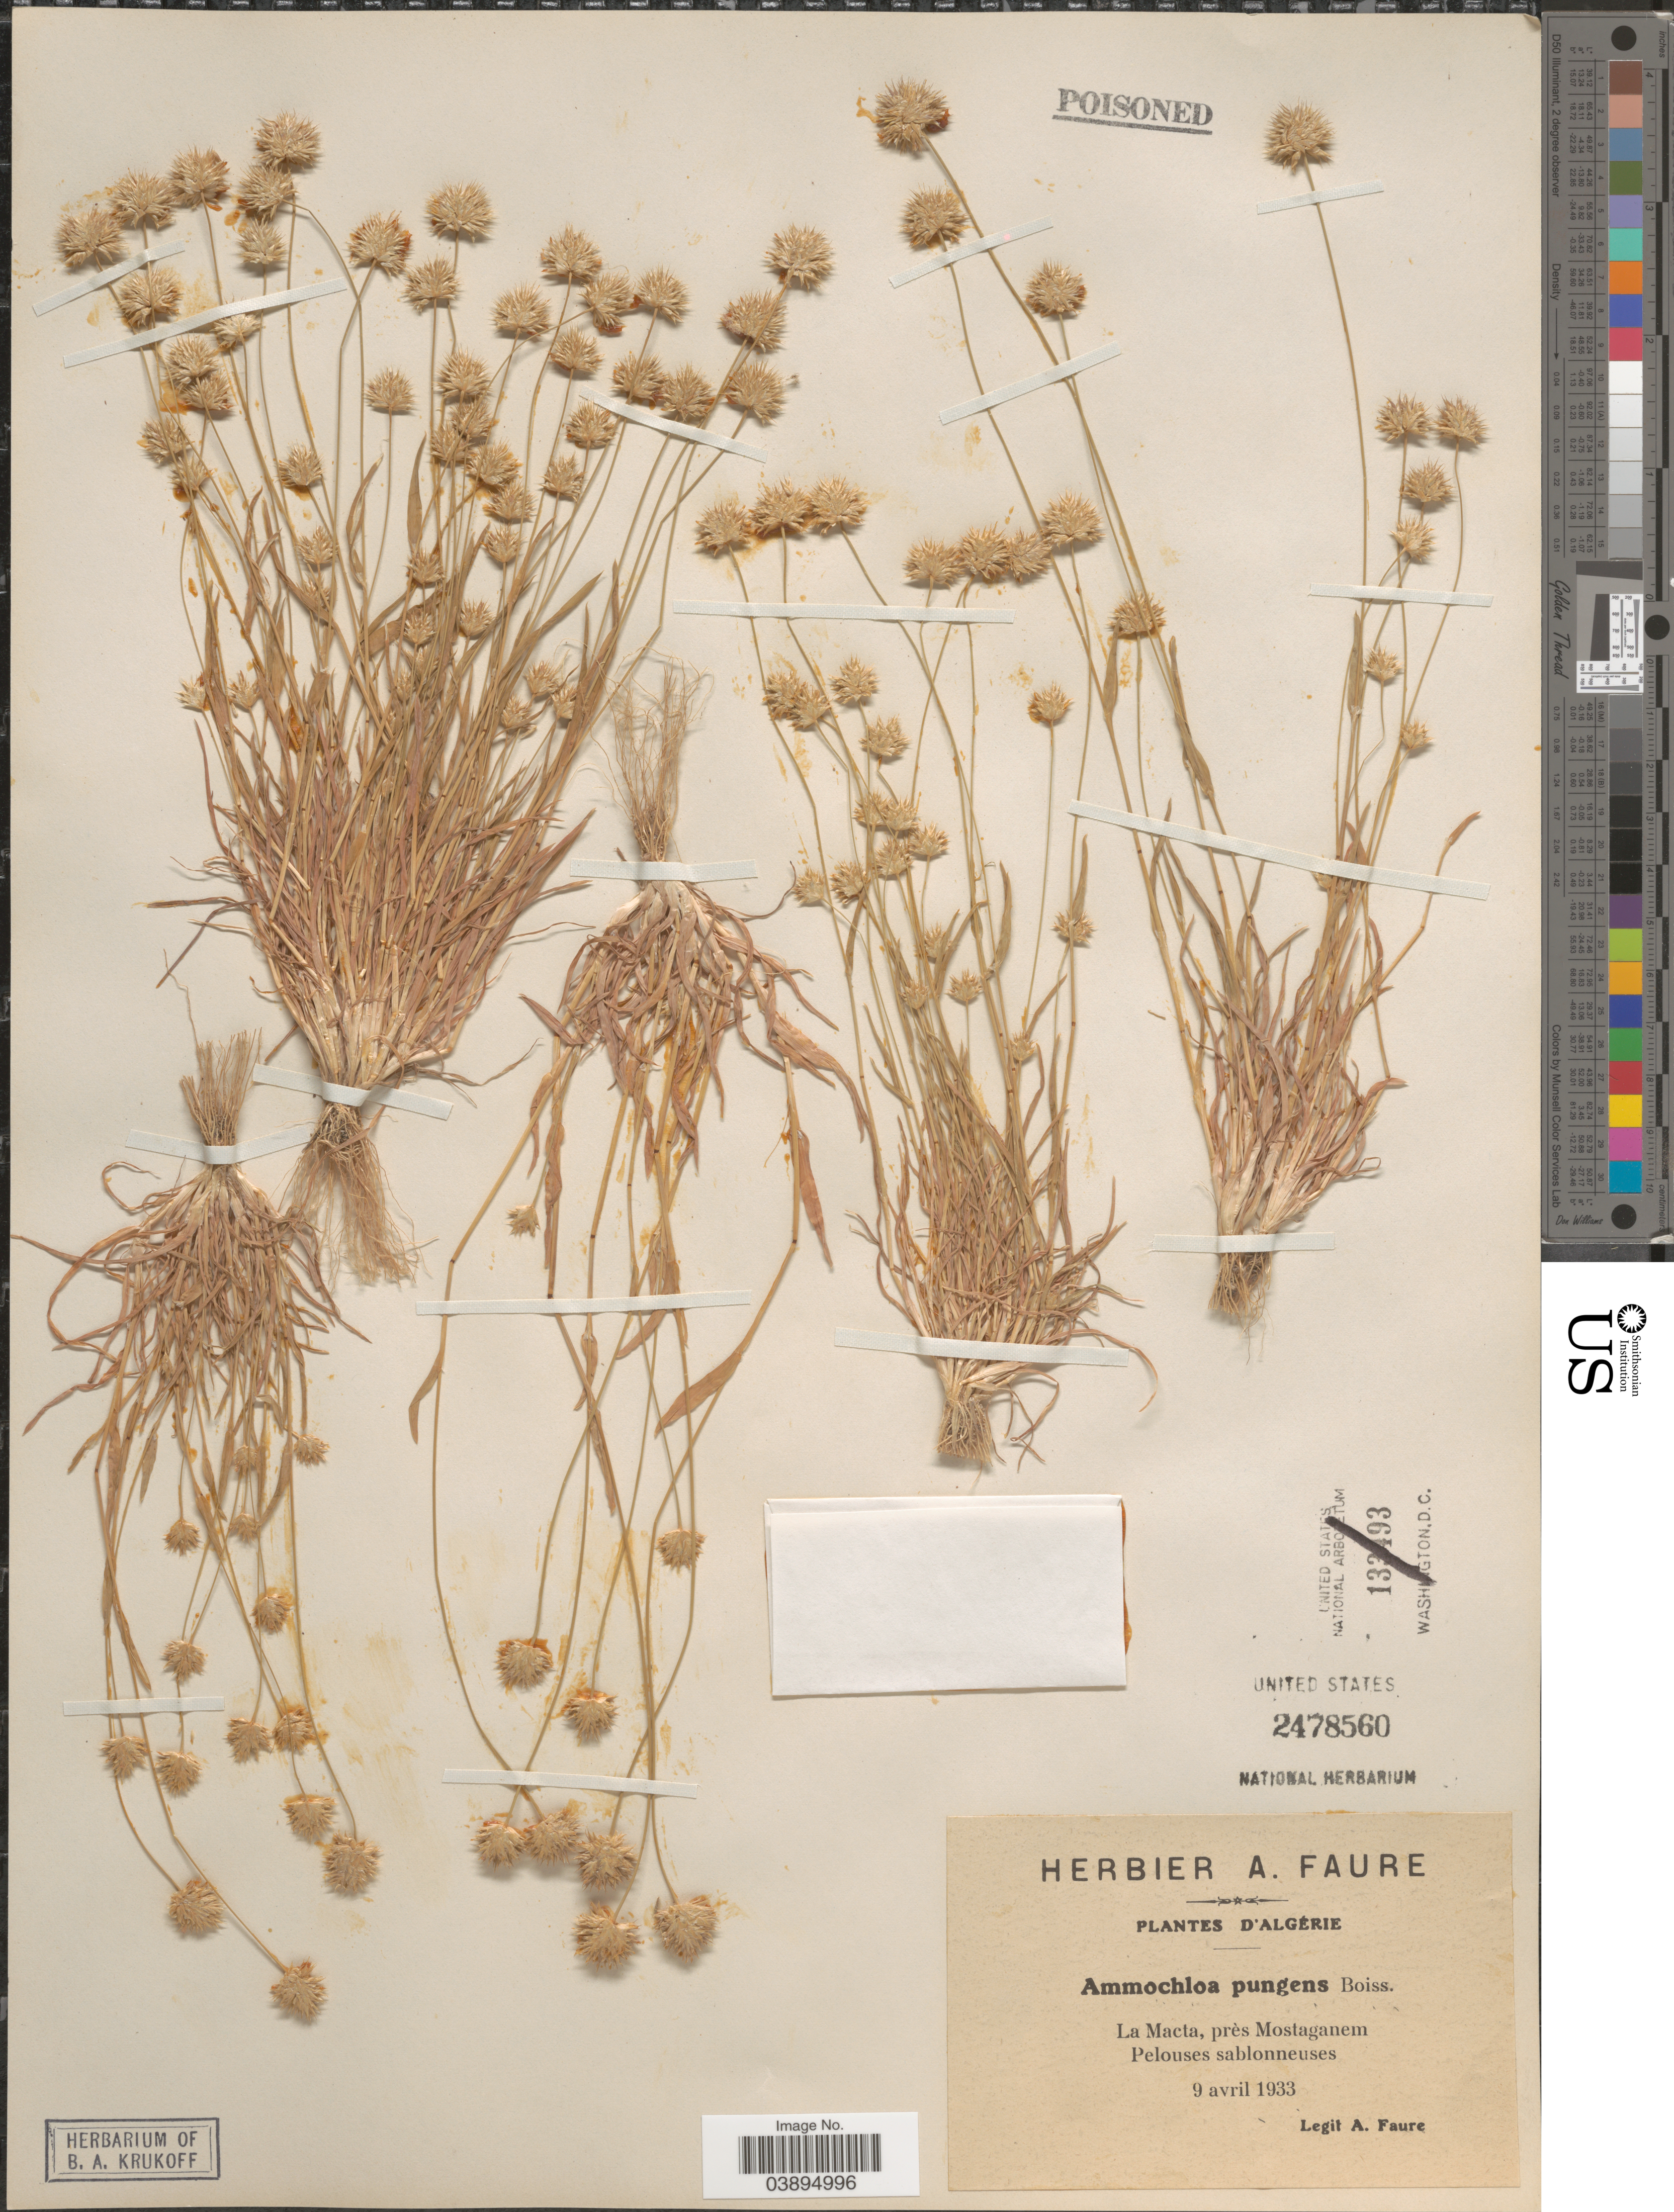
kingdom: Plantae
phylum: Tracheophyta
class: Liliopsida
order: Poales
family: Poaceae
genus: Ammochloa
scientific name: Ammochloa pungens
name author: (Schreb.) Boiss.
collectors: A. Faure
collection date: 1933-04-09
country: Algeria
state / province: Mostaganem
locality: D'Algérie. La Macta, près Mostaganem Pelouses sablonneuses.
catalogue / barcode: US 2478560